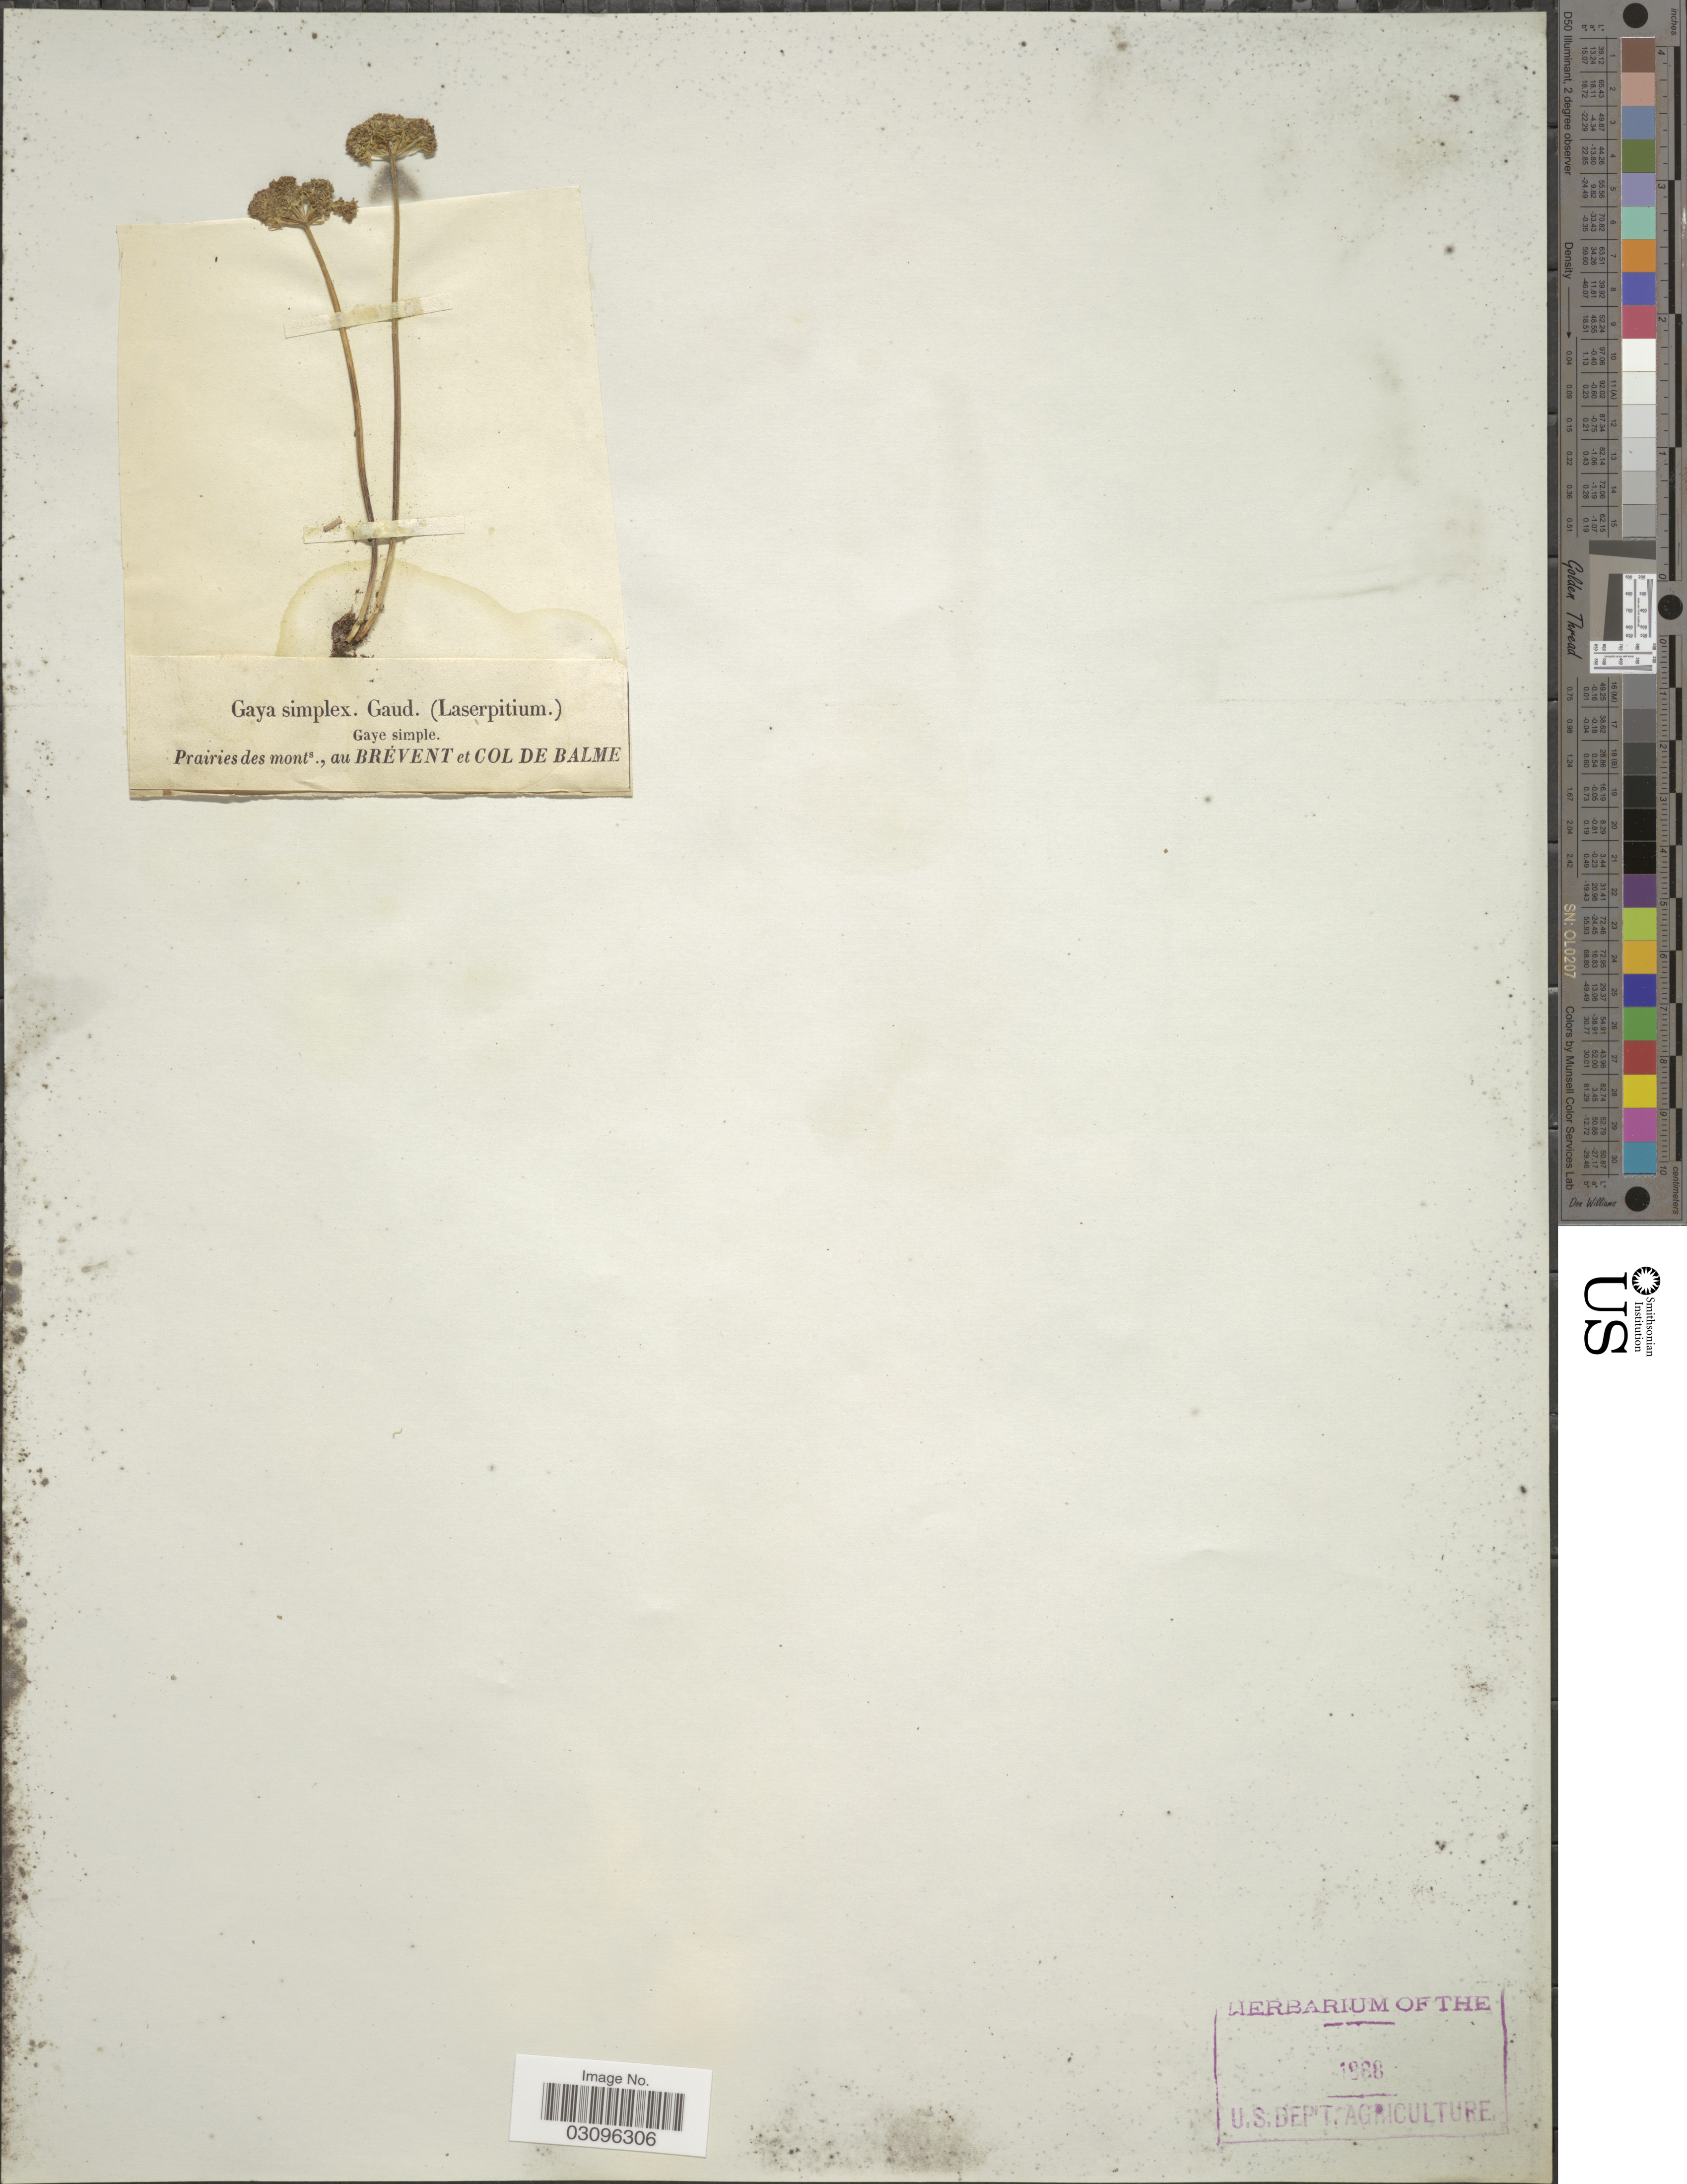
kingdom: Plantae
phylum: Tracheophyta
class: Magnoliopsida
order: Apiales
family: Apiaceae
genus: Laserpitium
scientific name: Laserpitium simplex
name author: L.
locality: Prairies des monts., au Brévent et Col de Balme.